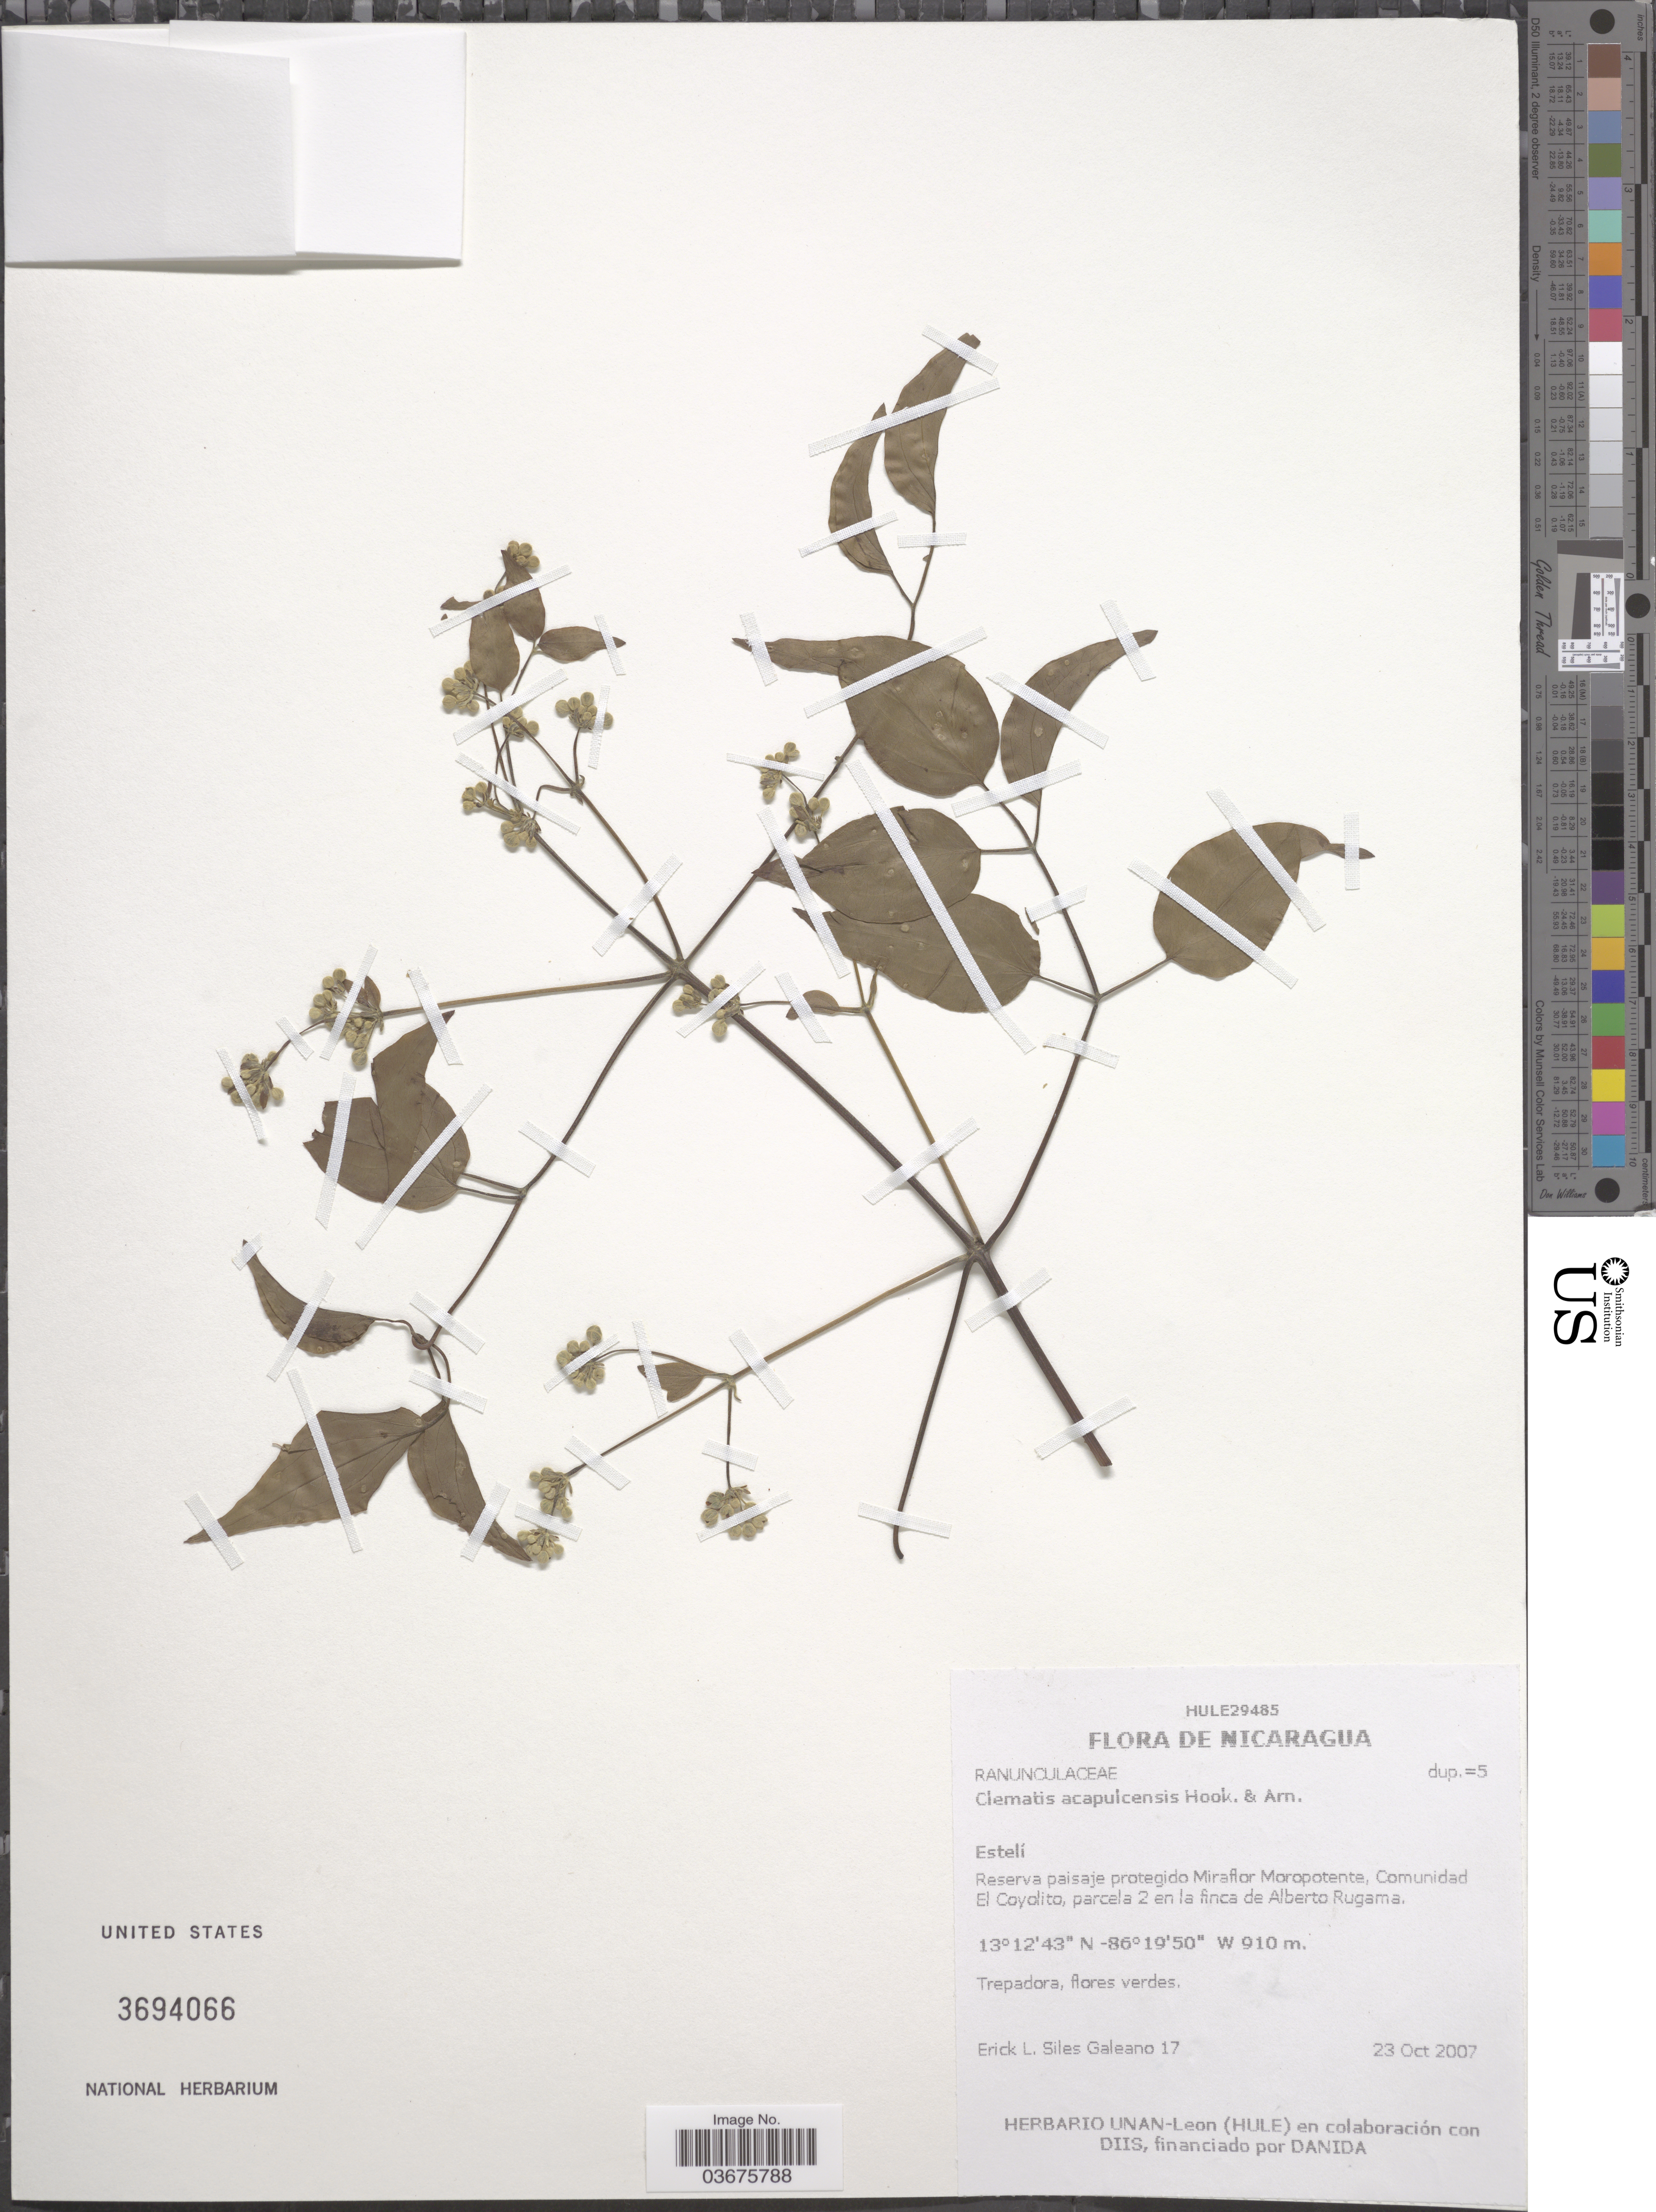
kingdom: Plantae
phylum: Tracheophyta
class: Magnoliopsida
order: Ranunculales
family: Ranunculaceae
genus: Clematis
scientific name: Clematis acapulcensis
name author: Hook. & Arn.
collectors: E. Siles Galeano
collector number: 17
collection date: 2007-10-23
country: Nicaragua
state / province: Esteli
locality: Reserva paisaje protegido Miraflor Moropotente, Comunidad El Coyolito, parcela 2 en la finca de Alberto Rugama.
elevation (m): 910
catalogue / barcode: US 3694066